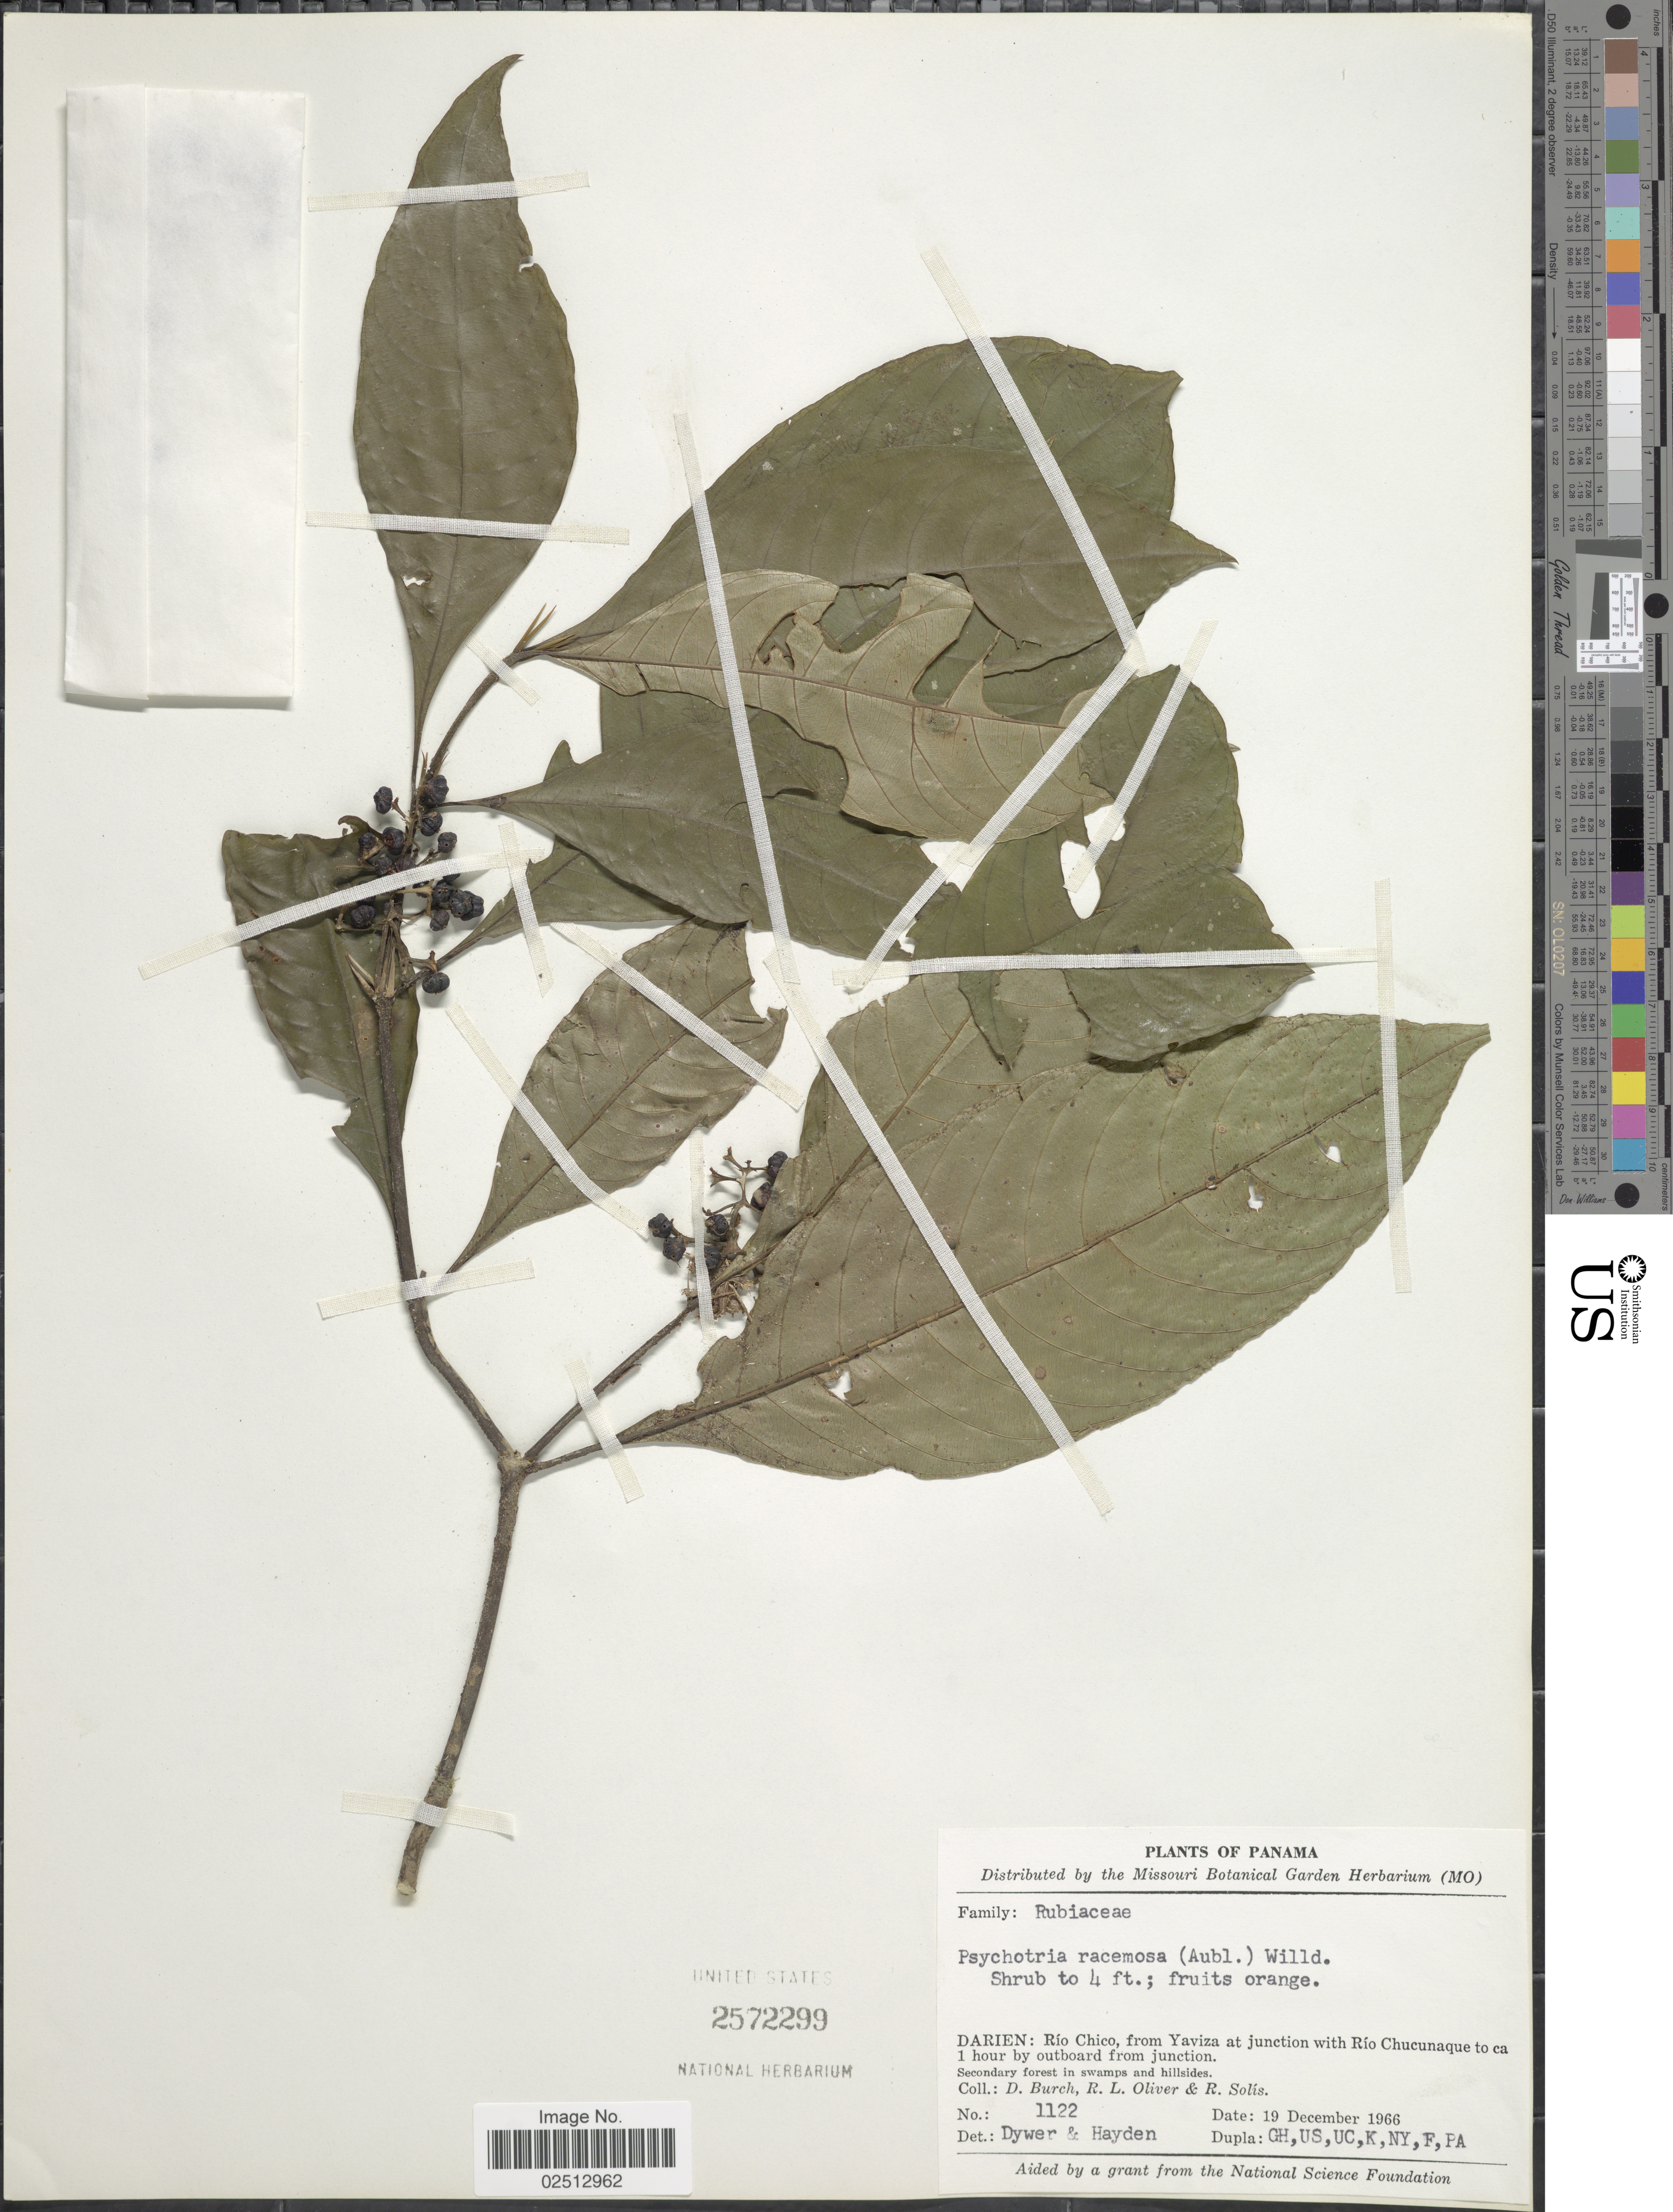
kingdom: Plantae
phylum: Tracheophyta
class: Magnoliopsida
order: Gentianales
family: Rubiaceae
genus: Psychotria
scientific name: Psychotria racemosa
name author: (Aubl.) Raeuschel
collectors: D. Burch, R. Oliver & R. Solis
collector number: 1122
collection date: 1966-12-19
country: Panama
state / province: Darién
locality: Darien: Rio Chico, from Yaviza at junction with Rio Chucunaque to ca 1 hour by outboard from junction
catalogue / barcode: US 2572299